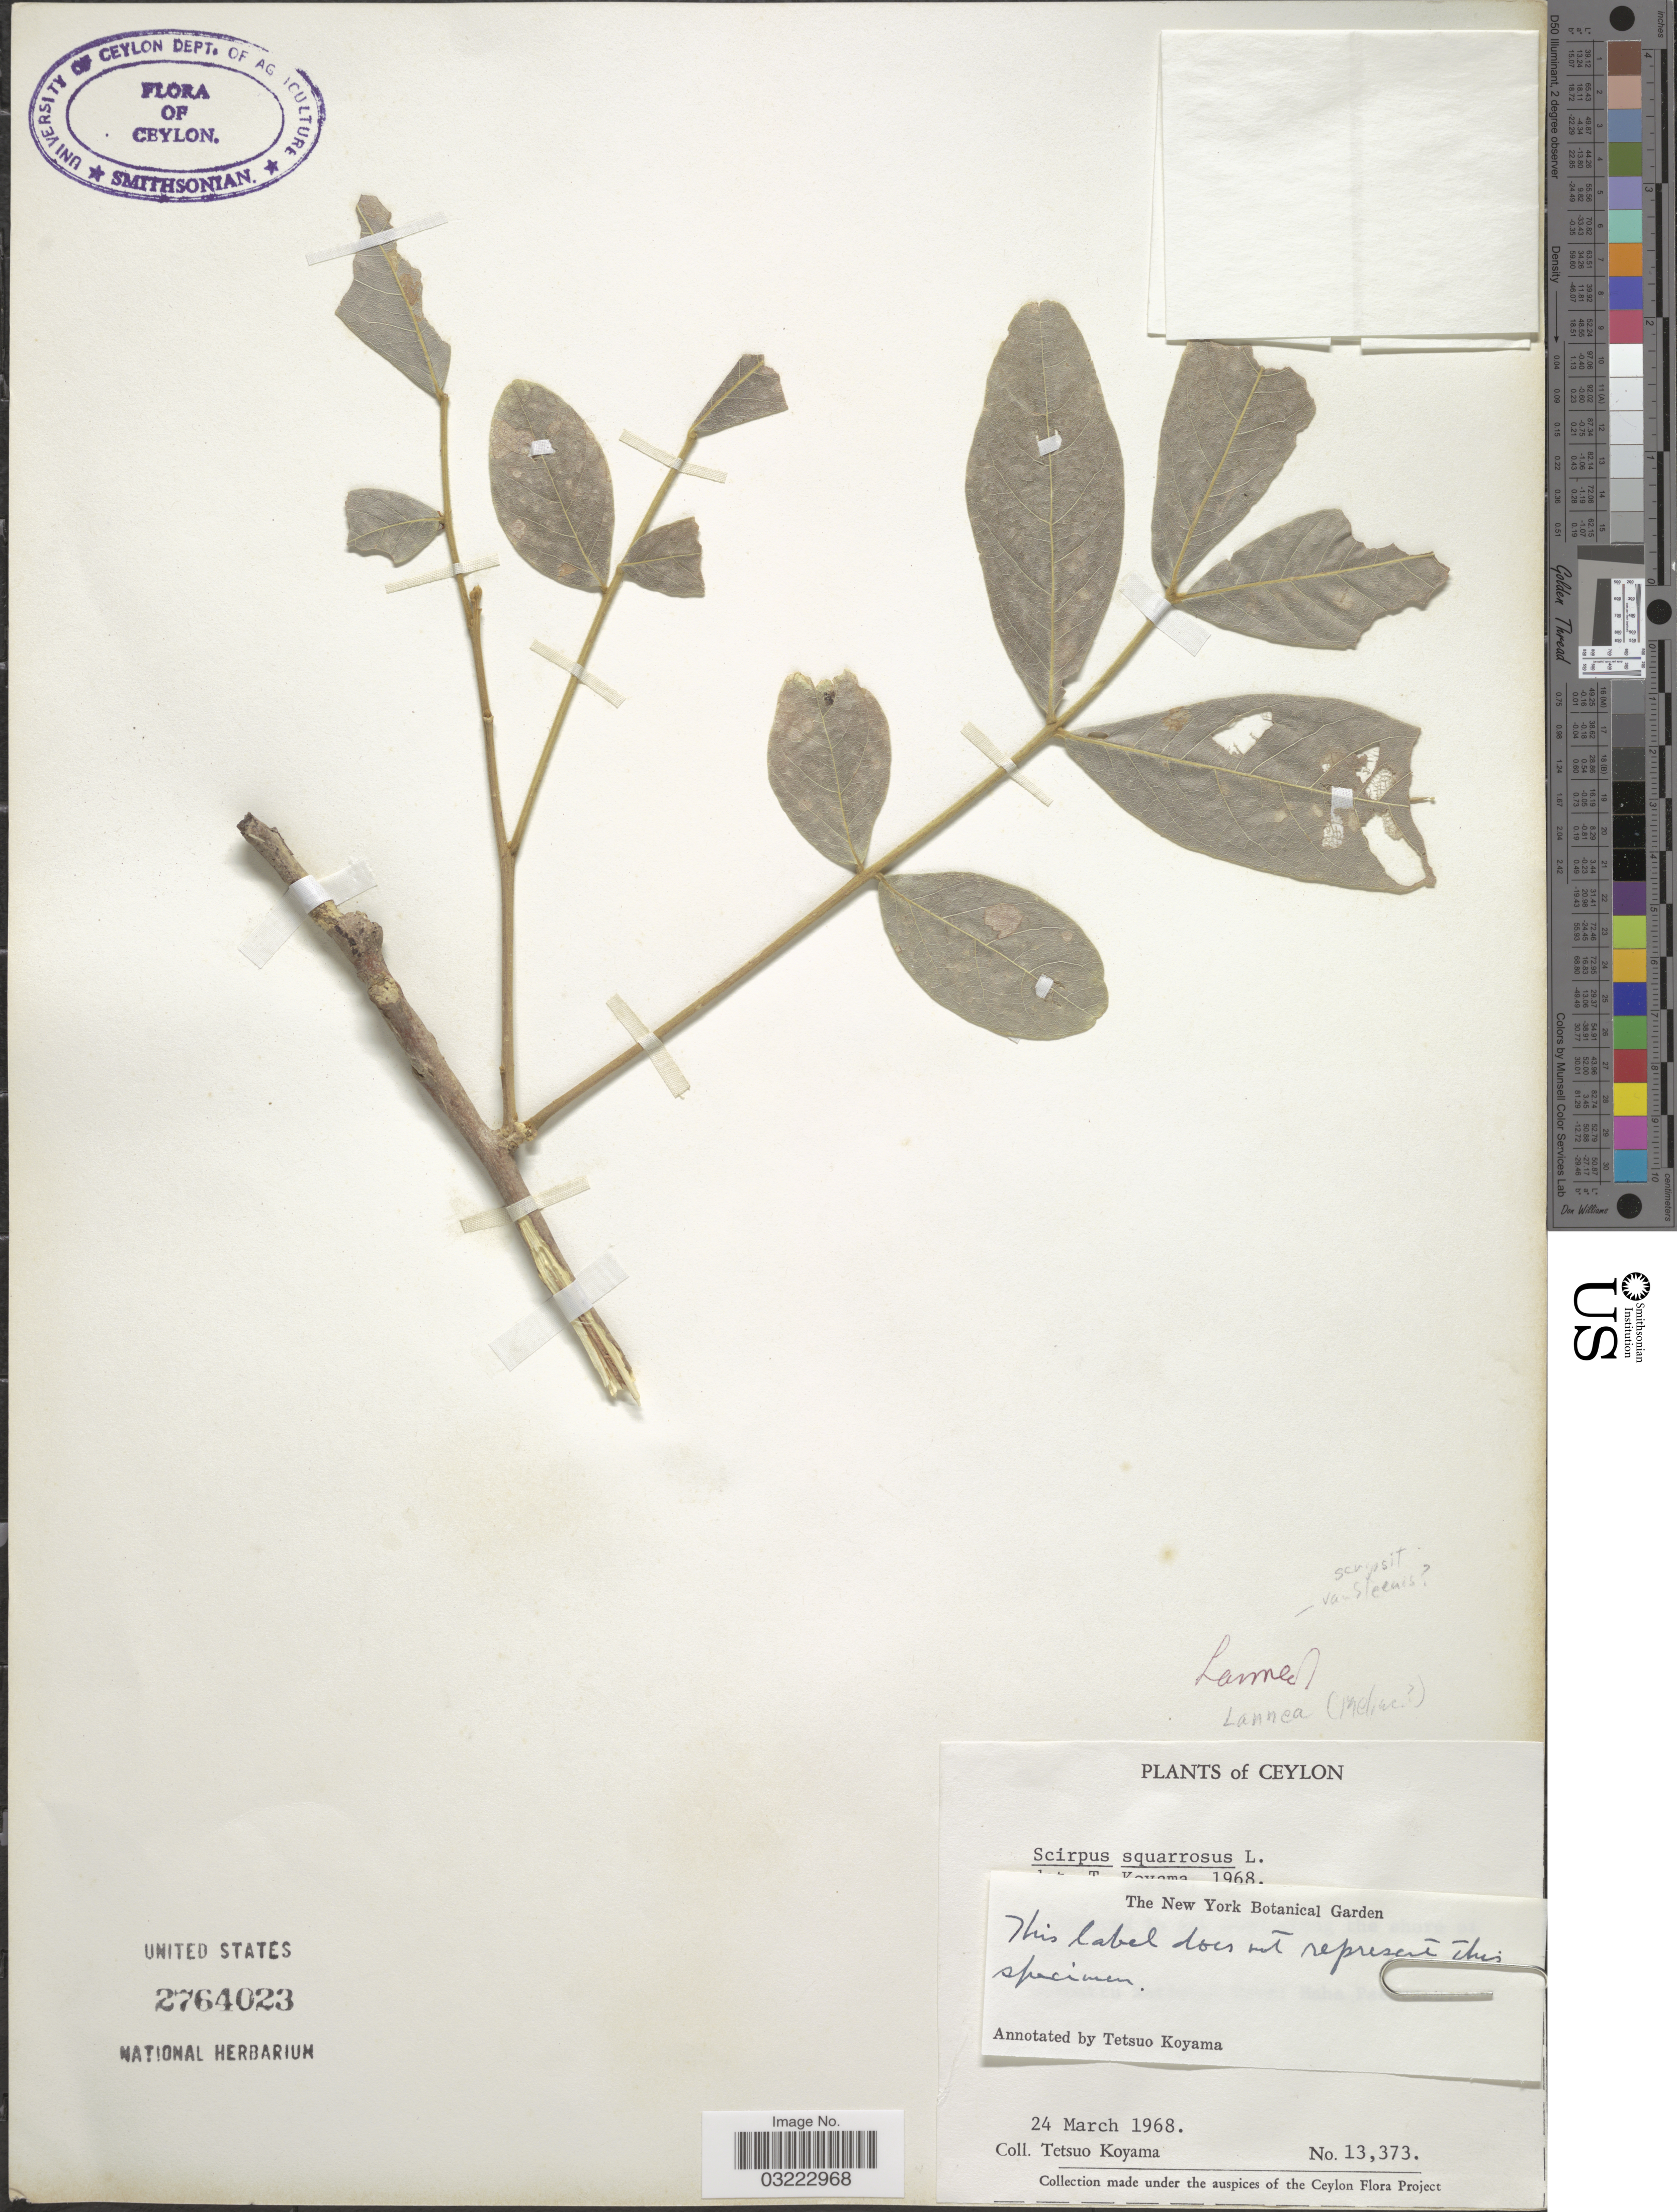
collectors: T. Koyama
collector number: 13373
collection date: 1968-03-24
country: Sri Lanka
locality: Ceylon. [illegible text].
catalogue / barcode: US 2764023